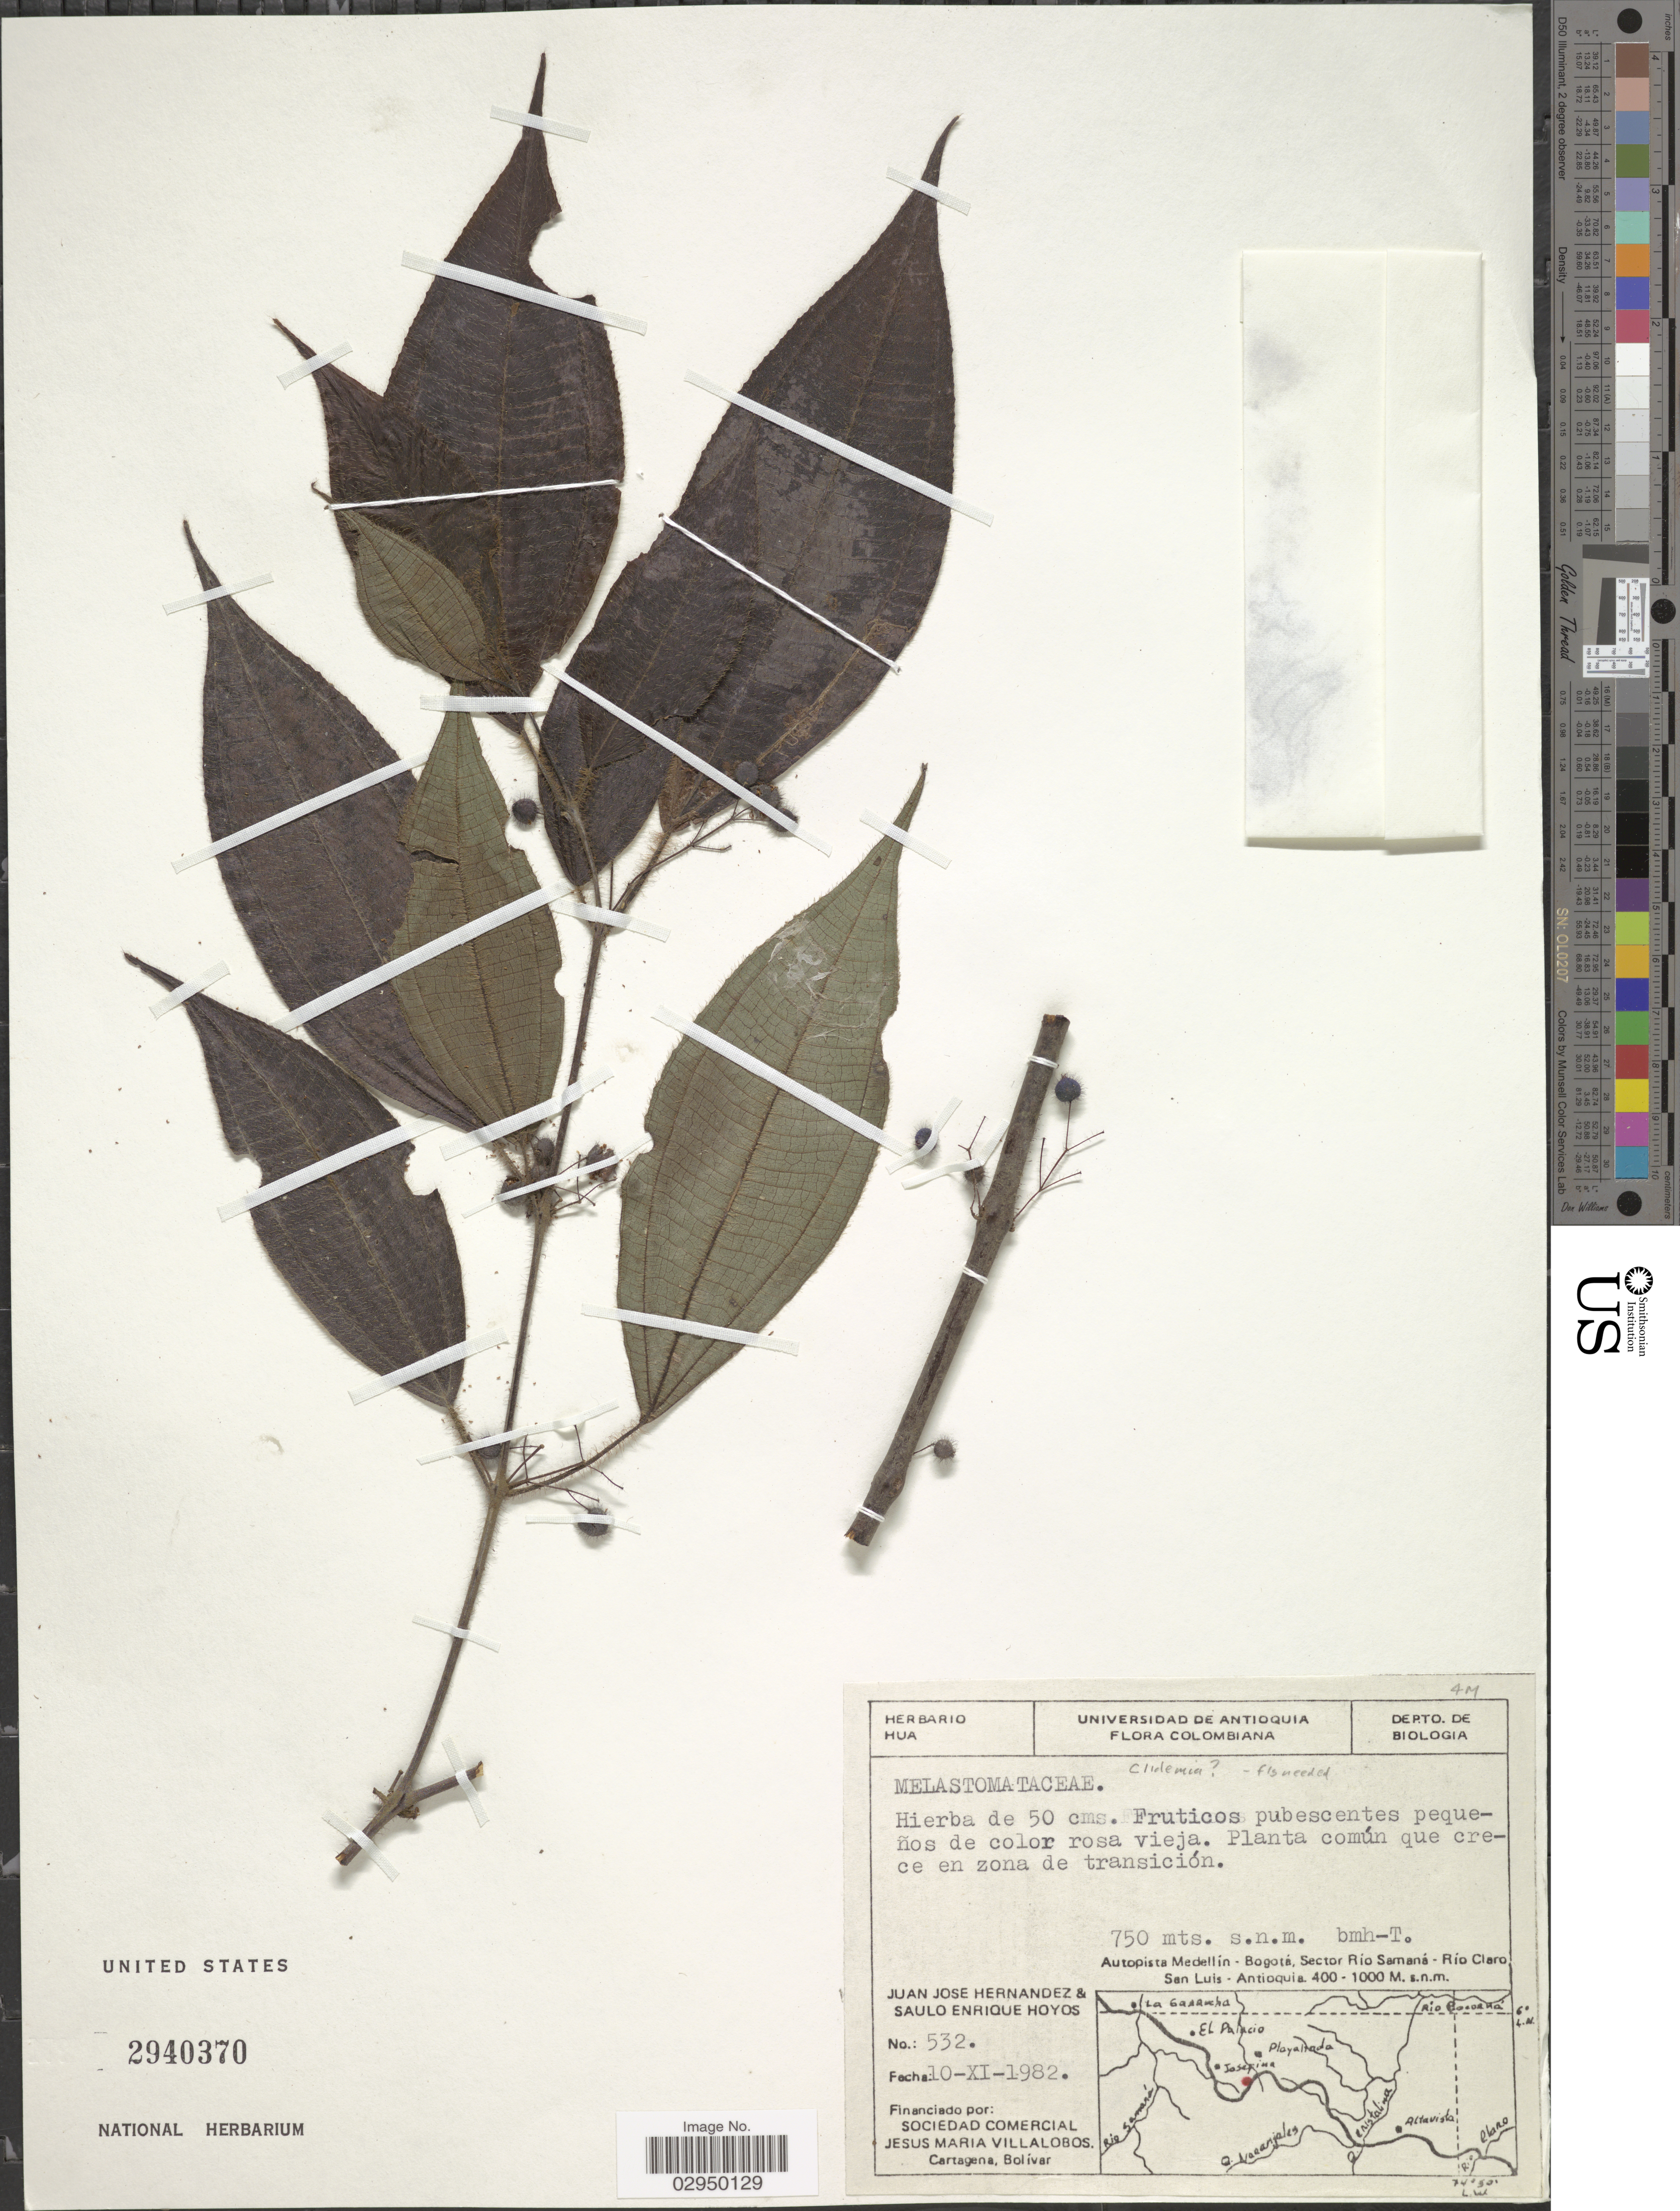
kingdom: Plantae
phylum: Tracheophyta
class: Magnoliopsida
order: Myrtales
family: Melastomataceae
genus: Clidemia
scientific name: Clidemia sp.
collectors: J. J. Hernandez & S. E. Hoyos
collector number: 532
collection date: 1982-11-10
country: Colombia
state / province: Antioquia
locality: Autopista Medellín - Bogotá, Sector Río Samaná - Río Claro. San Luis.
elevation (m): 750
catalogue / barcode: US 2940370